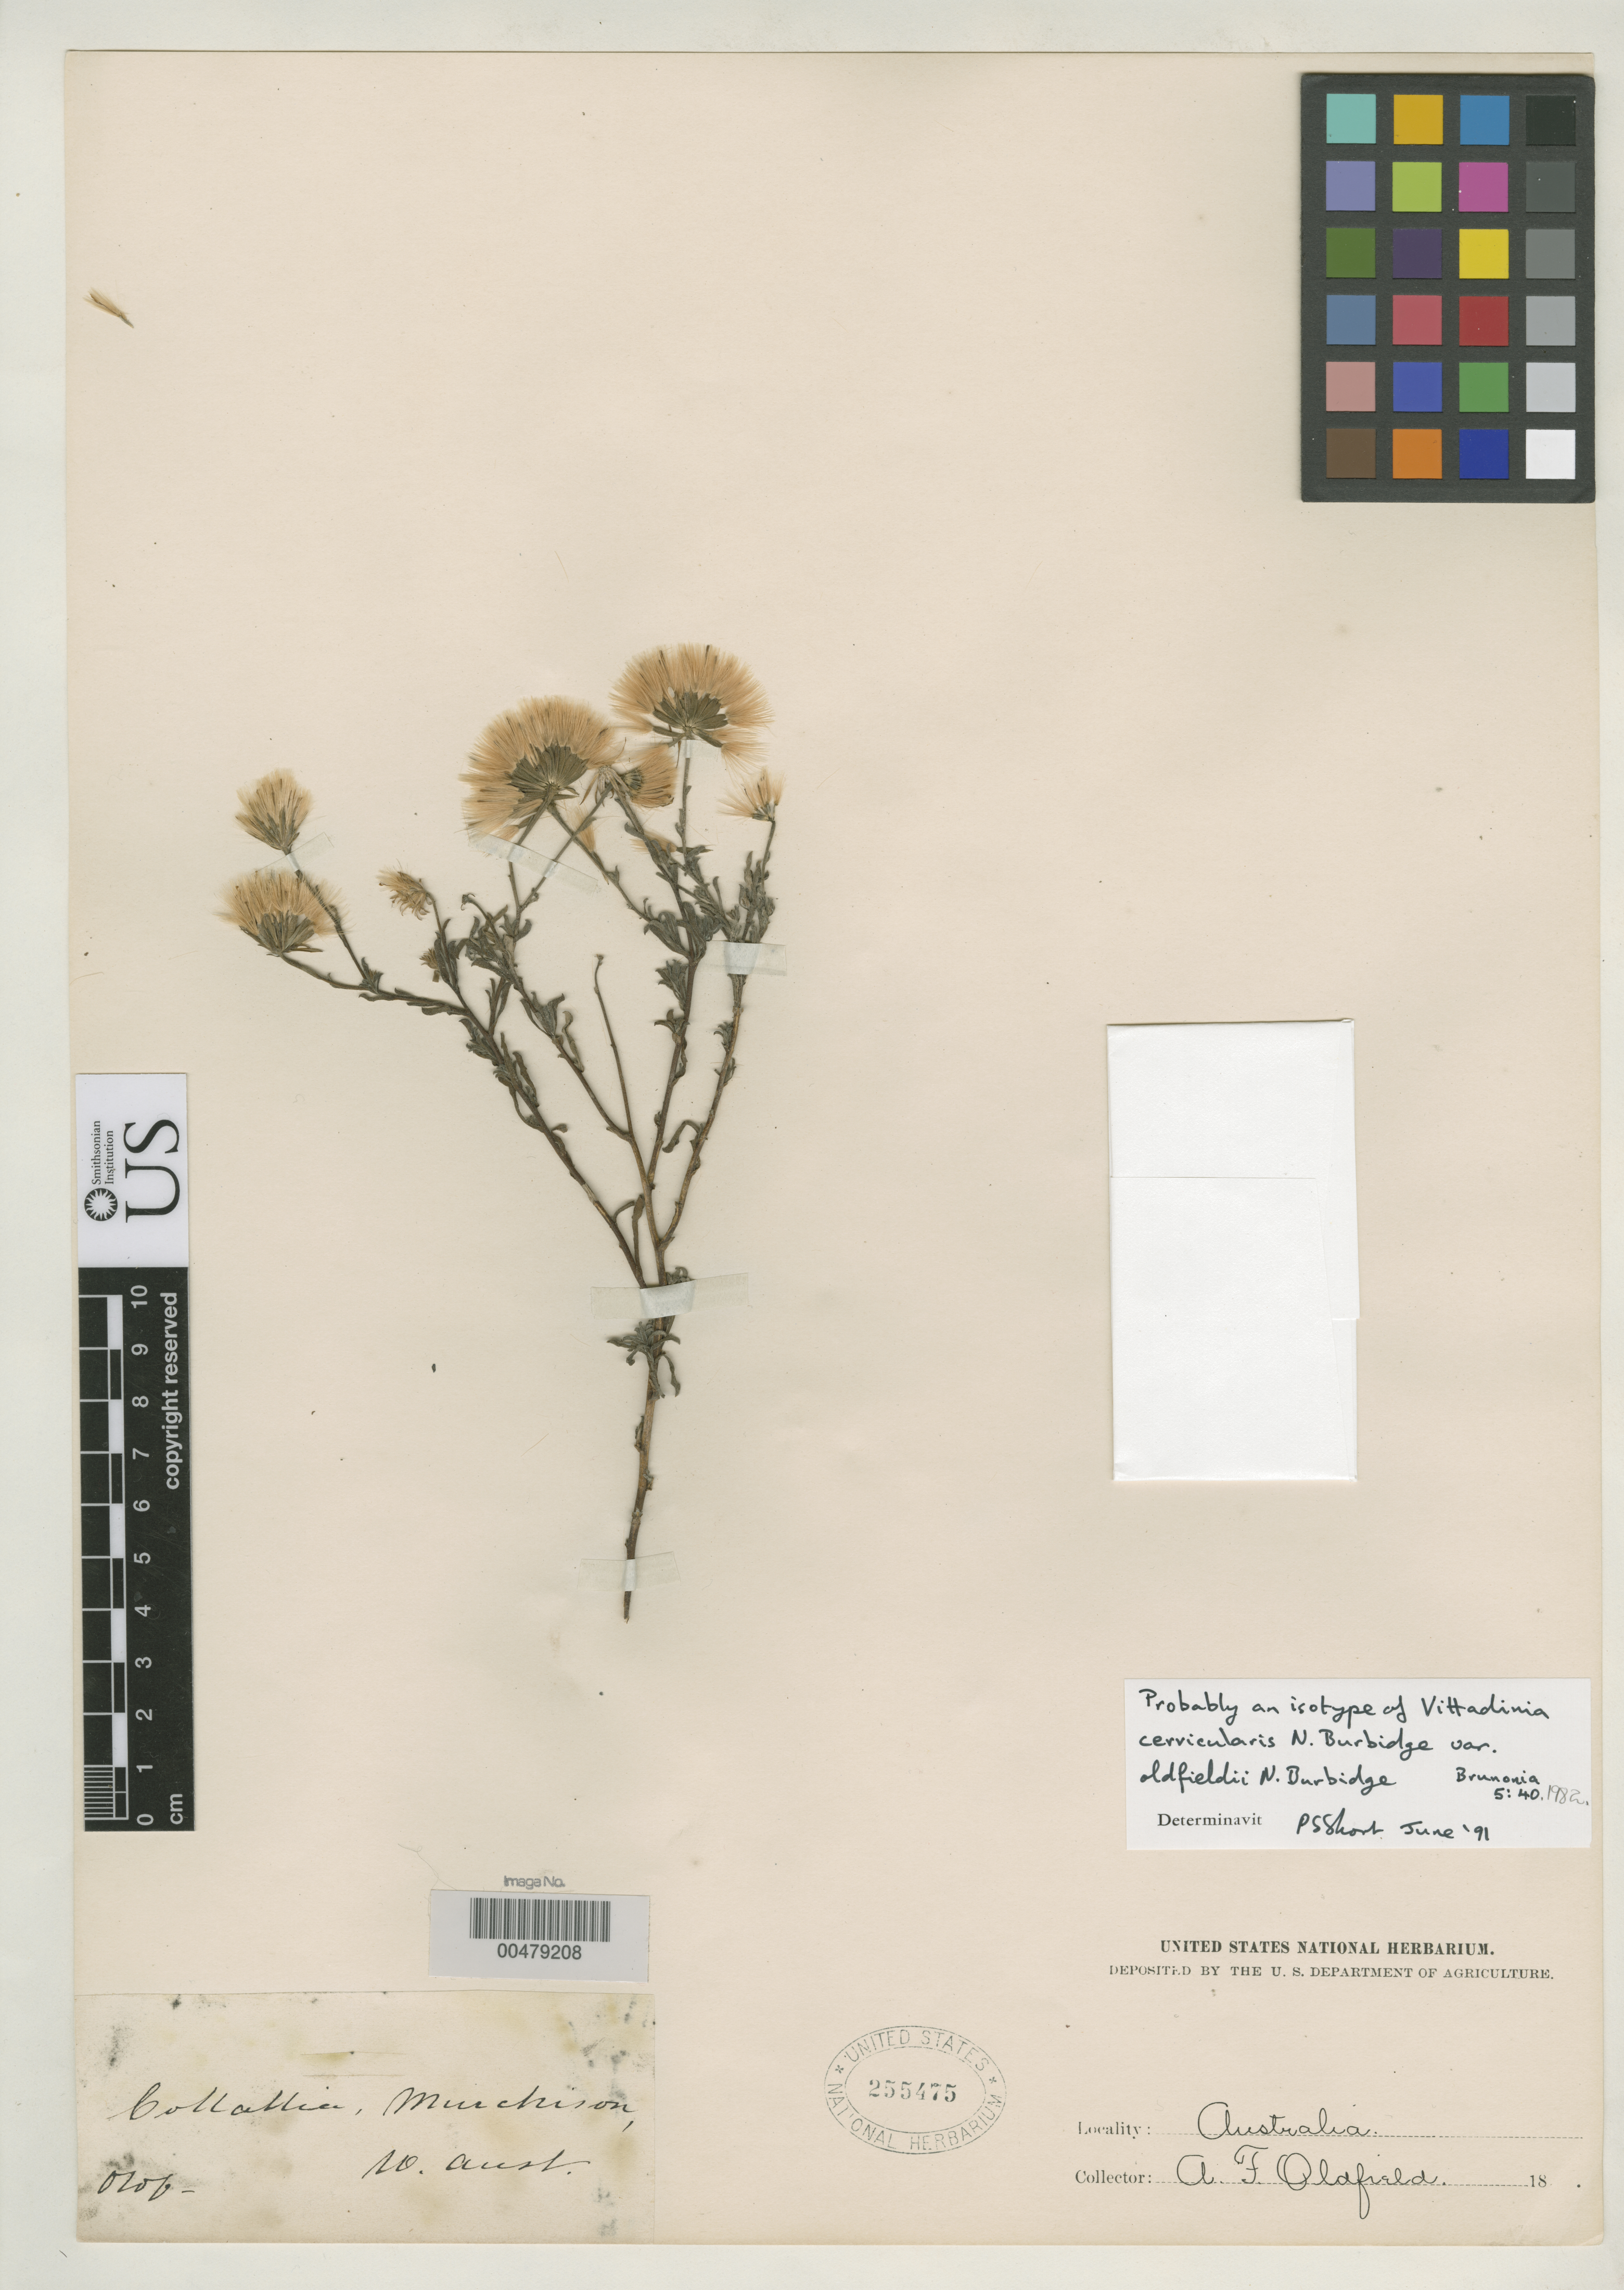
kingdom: Plantae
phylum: Tracheophyta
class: Magnoliopsida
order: Asterales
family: Asteraceae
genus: Vittadinia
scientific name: Vittadinia cervicularis var. oldfieldii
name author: N.T. Burb.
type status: Isotype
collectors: A. Oldfield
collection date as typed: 18--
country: Australia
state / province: Western Australia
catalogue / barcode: US 255475